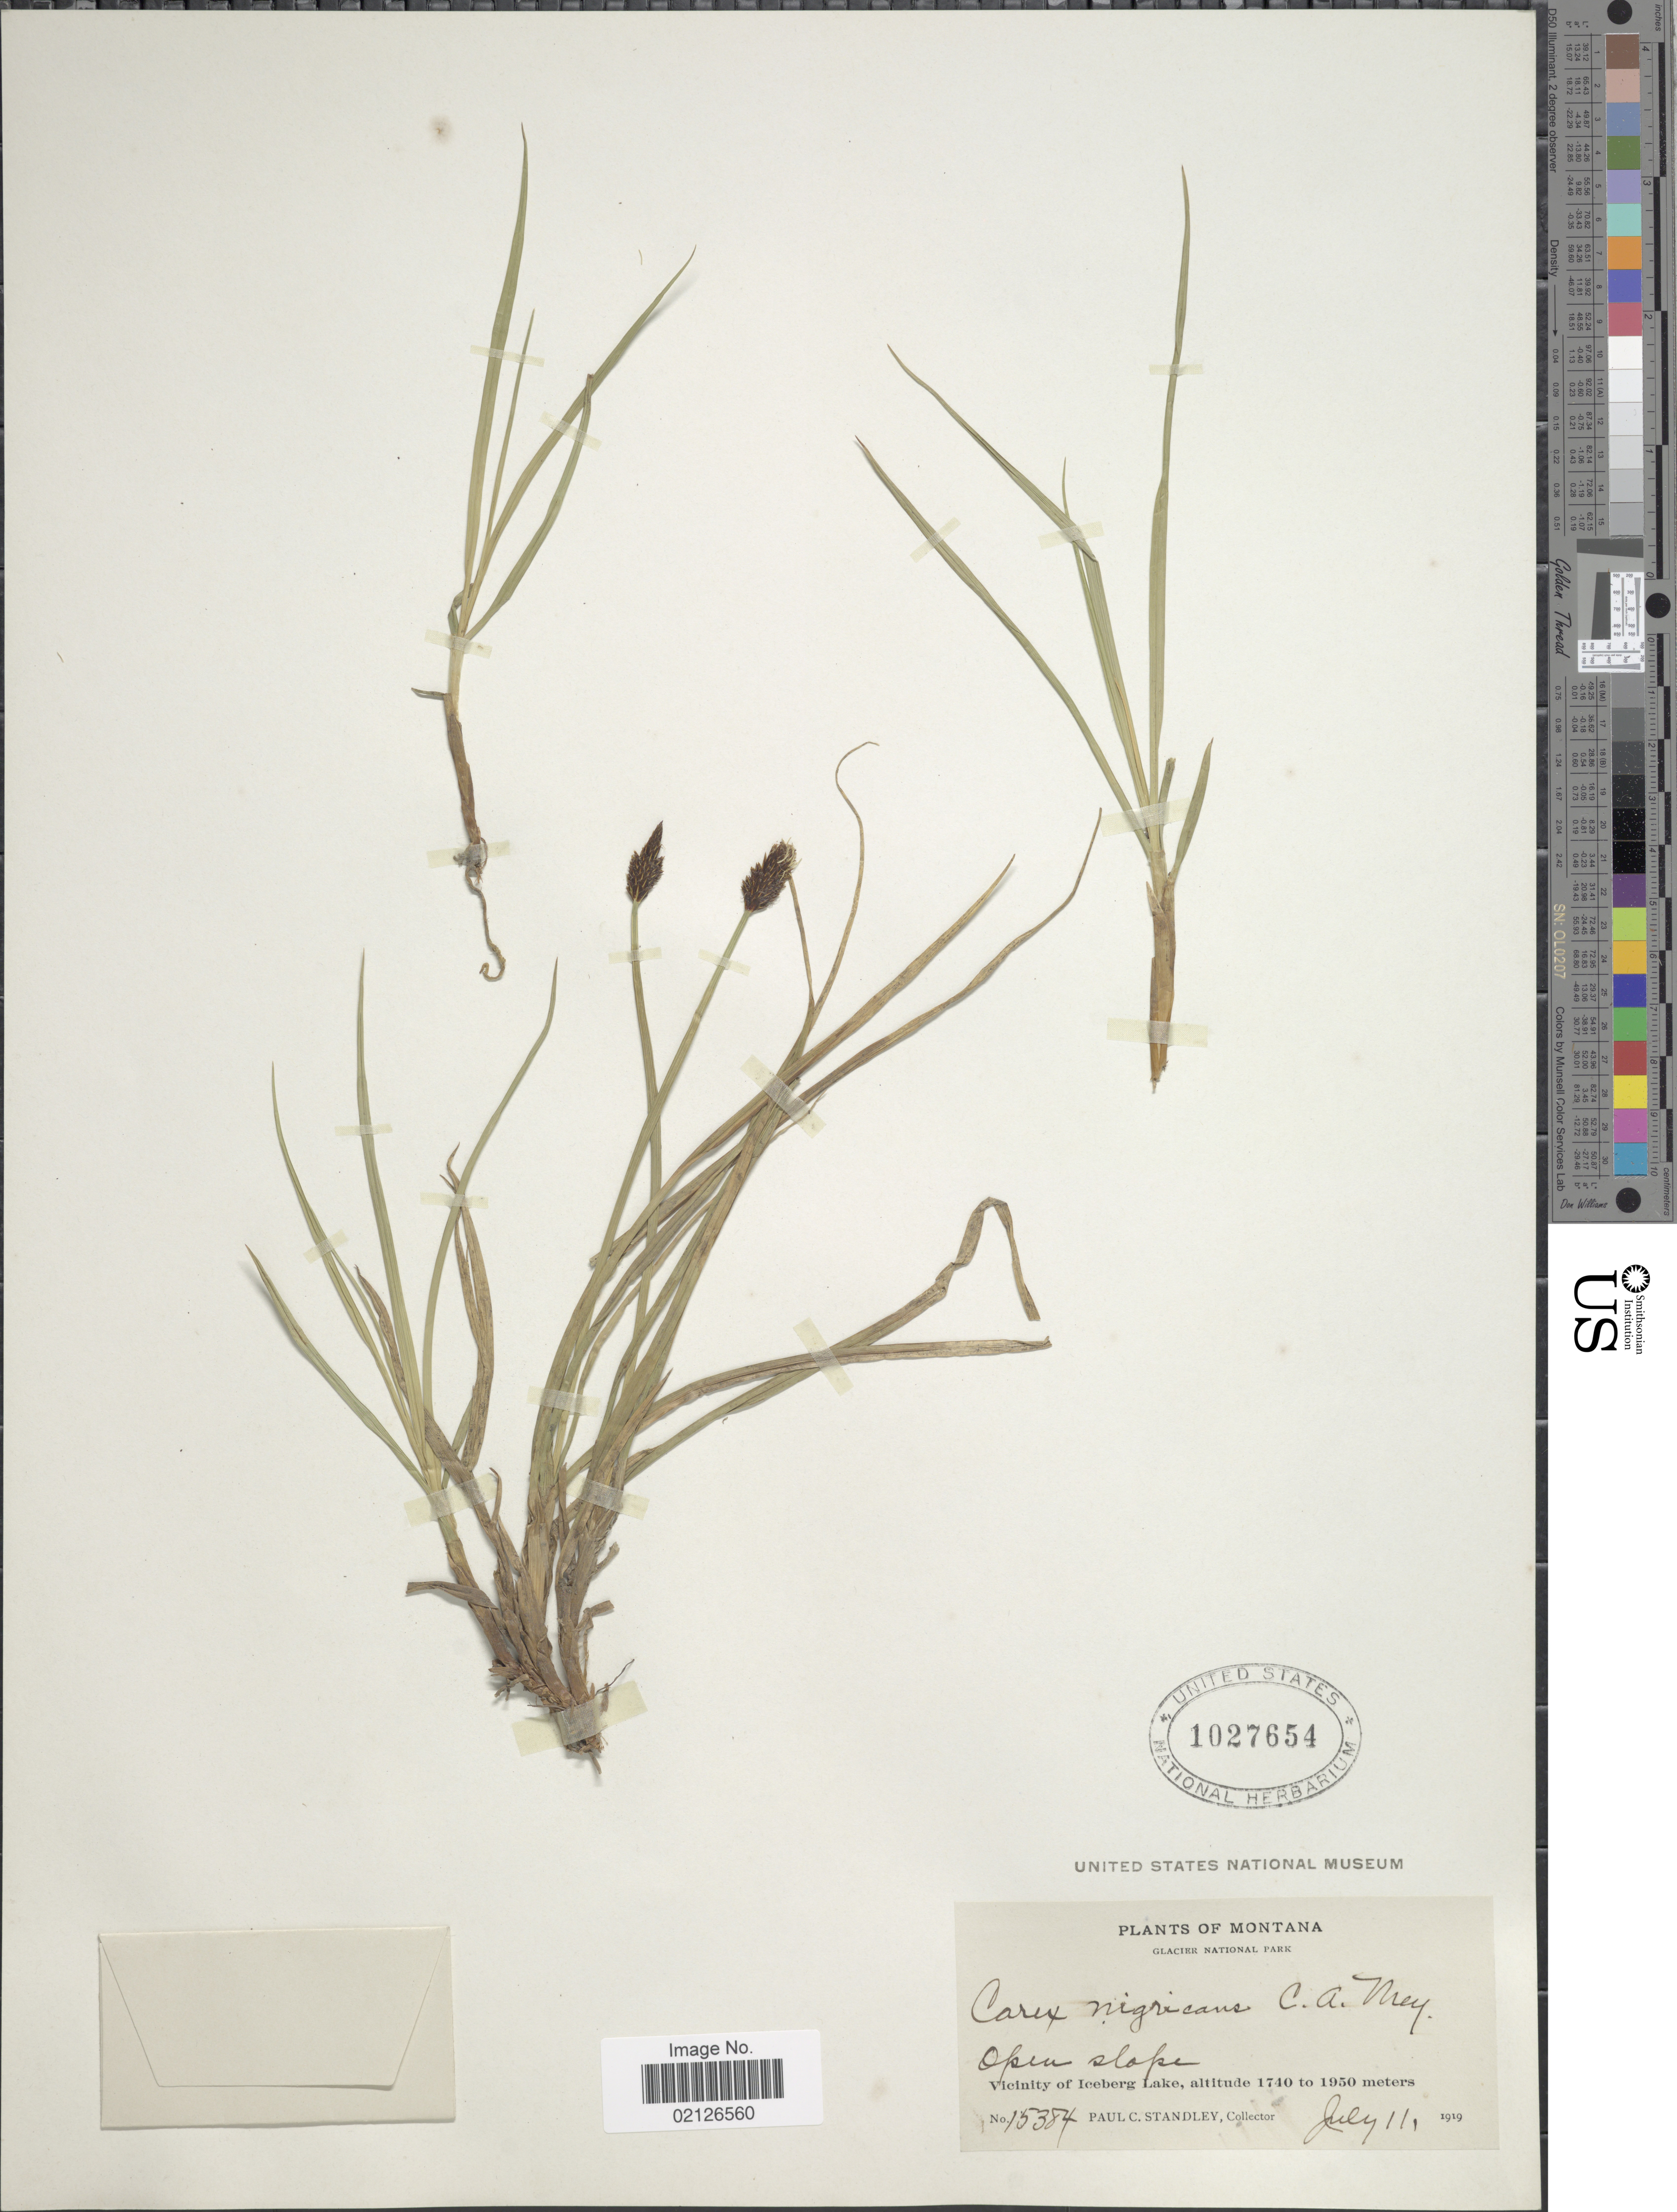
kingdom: Plantae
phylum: Tracheophyta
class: Liliopsida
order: Poales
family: Cyperaceae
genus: Carex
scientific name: Carex nigricans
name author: C.A. Mey.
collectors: P. C. Standley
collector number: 15384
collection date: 1919-07-11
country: United States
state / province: Montana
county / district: Glacier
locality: Glacier National Park, open slope, vicinity of Iceberg Lake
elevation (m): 1740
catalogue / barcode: US 1027654